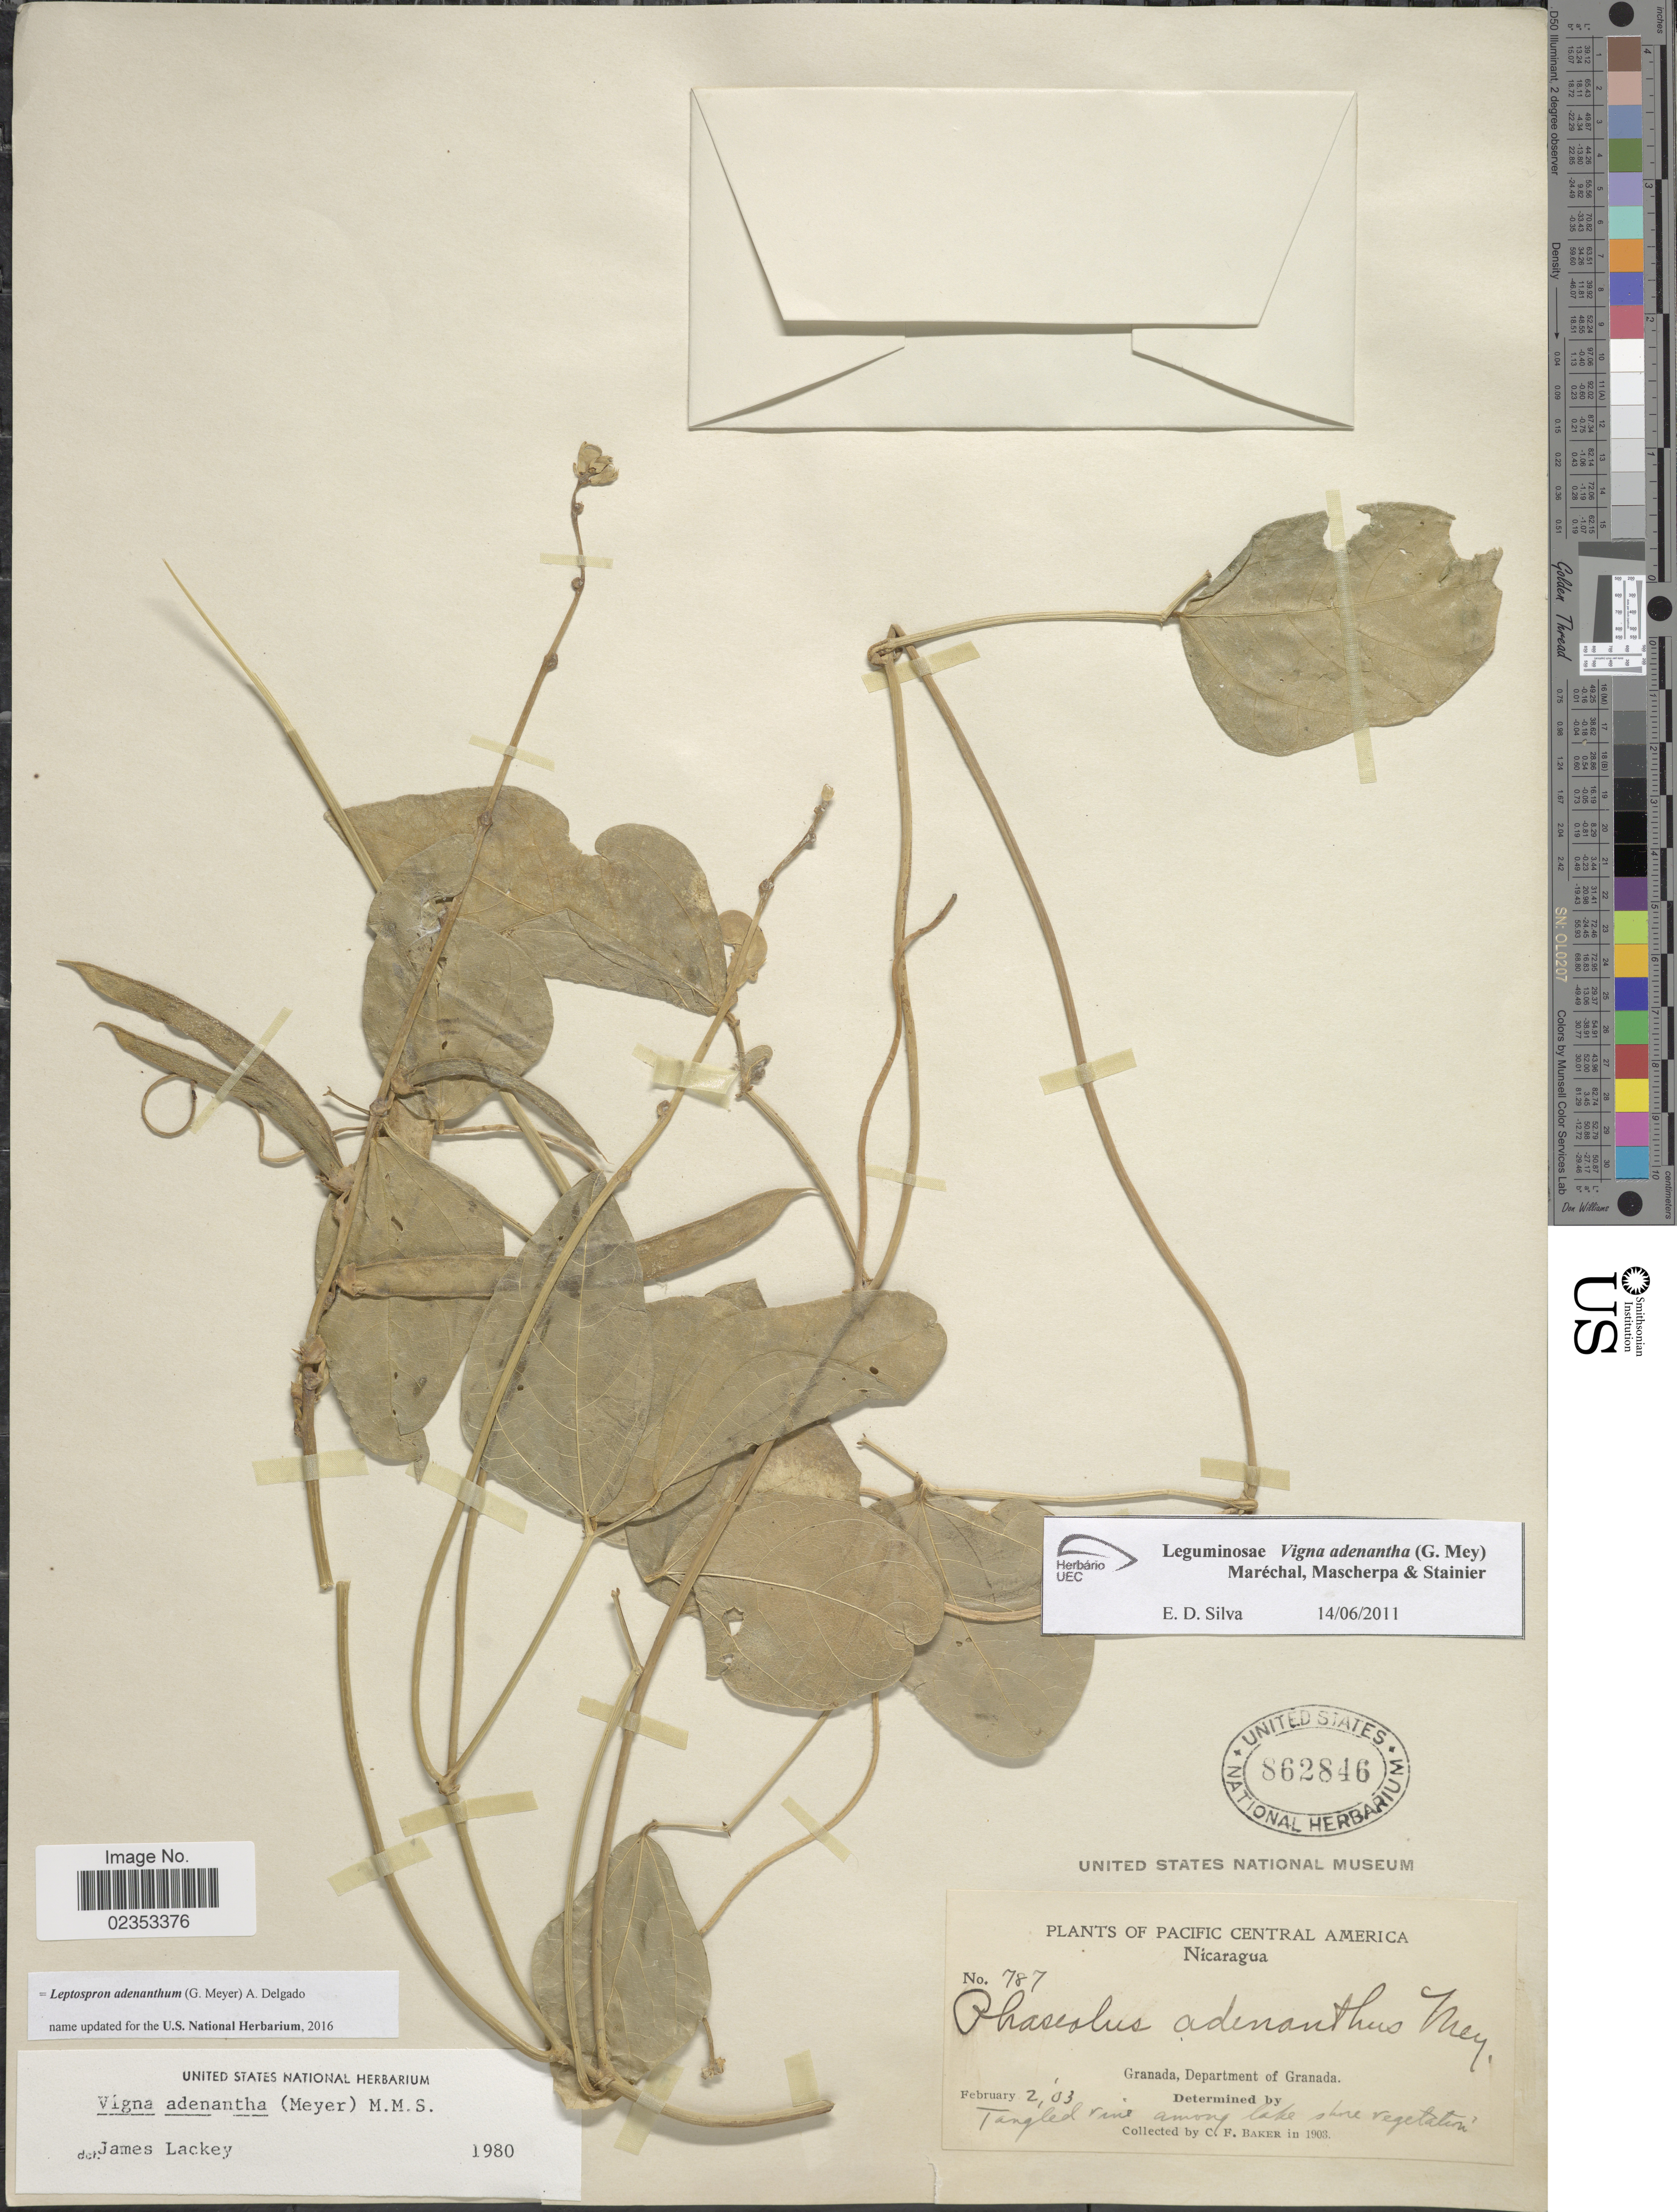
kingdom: Plantae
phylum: Tracheophyta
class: Magnoliopsida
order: Fabales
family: Fabaceae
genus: Leptospron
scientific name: Leptospron adenanthum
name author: (G. Mey.) A. Delgado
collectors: C. F. Baker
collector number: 787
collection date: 1903-02-02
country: Nicaragua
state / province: Granada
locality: Pacific Central America, Granada, among lake shore vegetation.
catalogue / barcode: US 862846